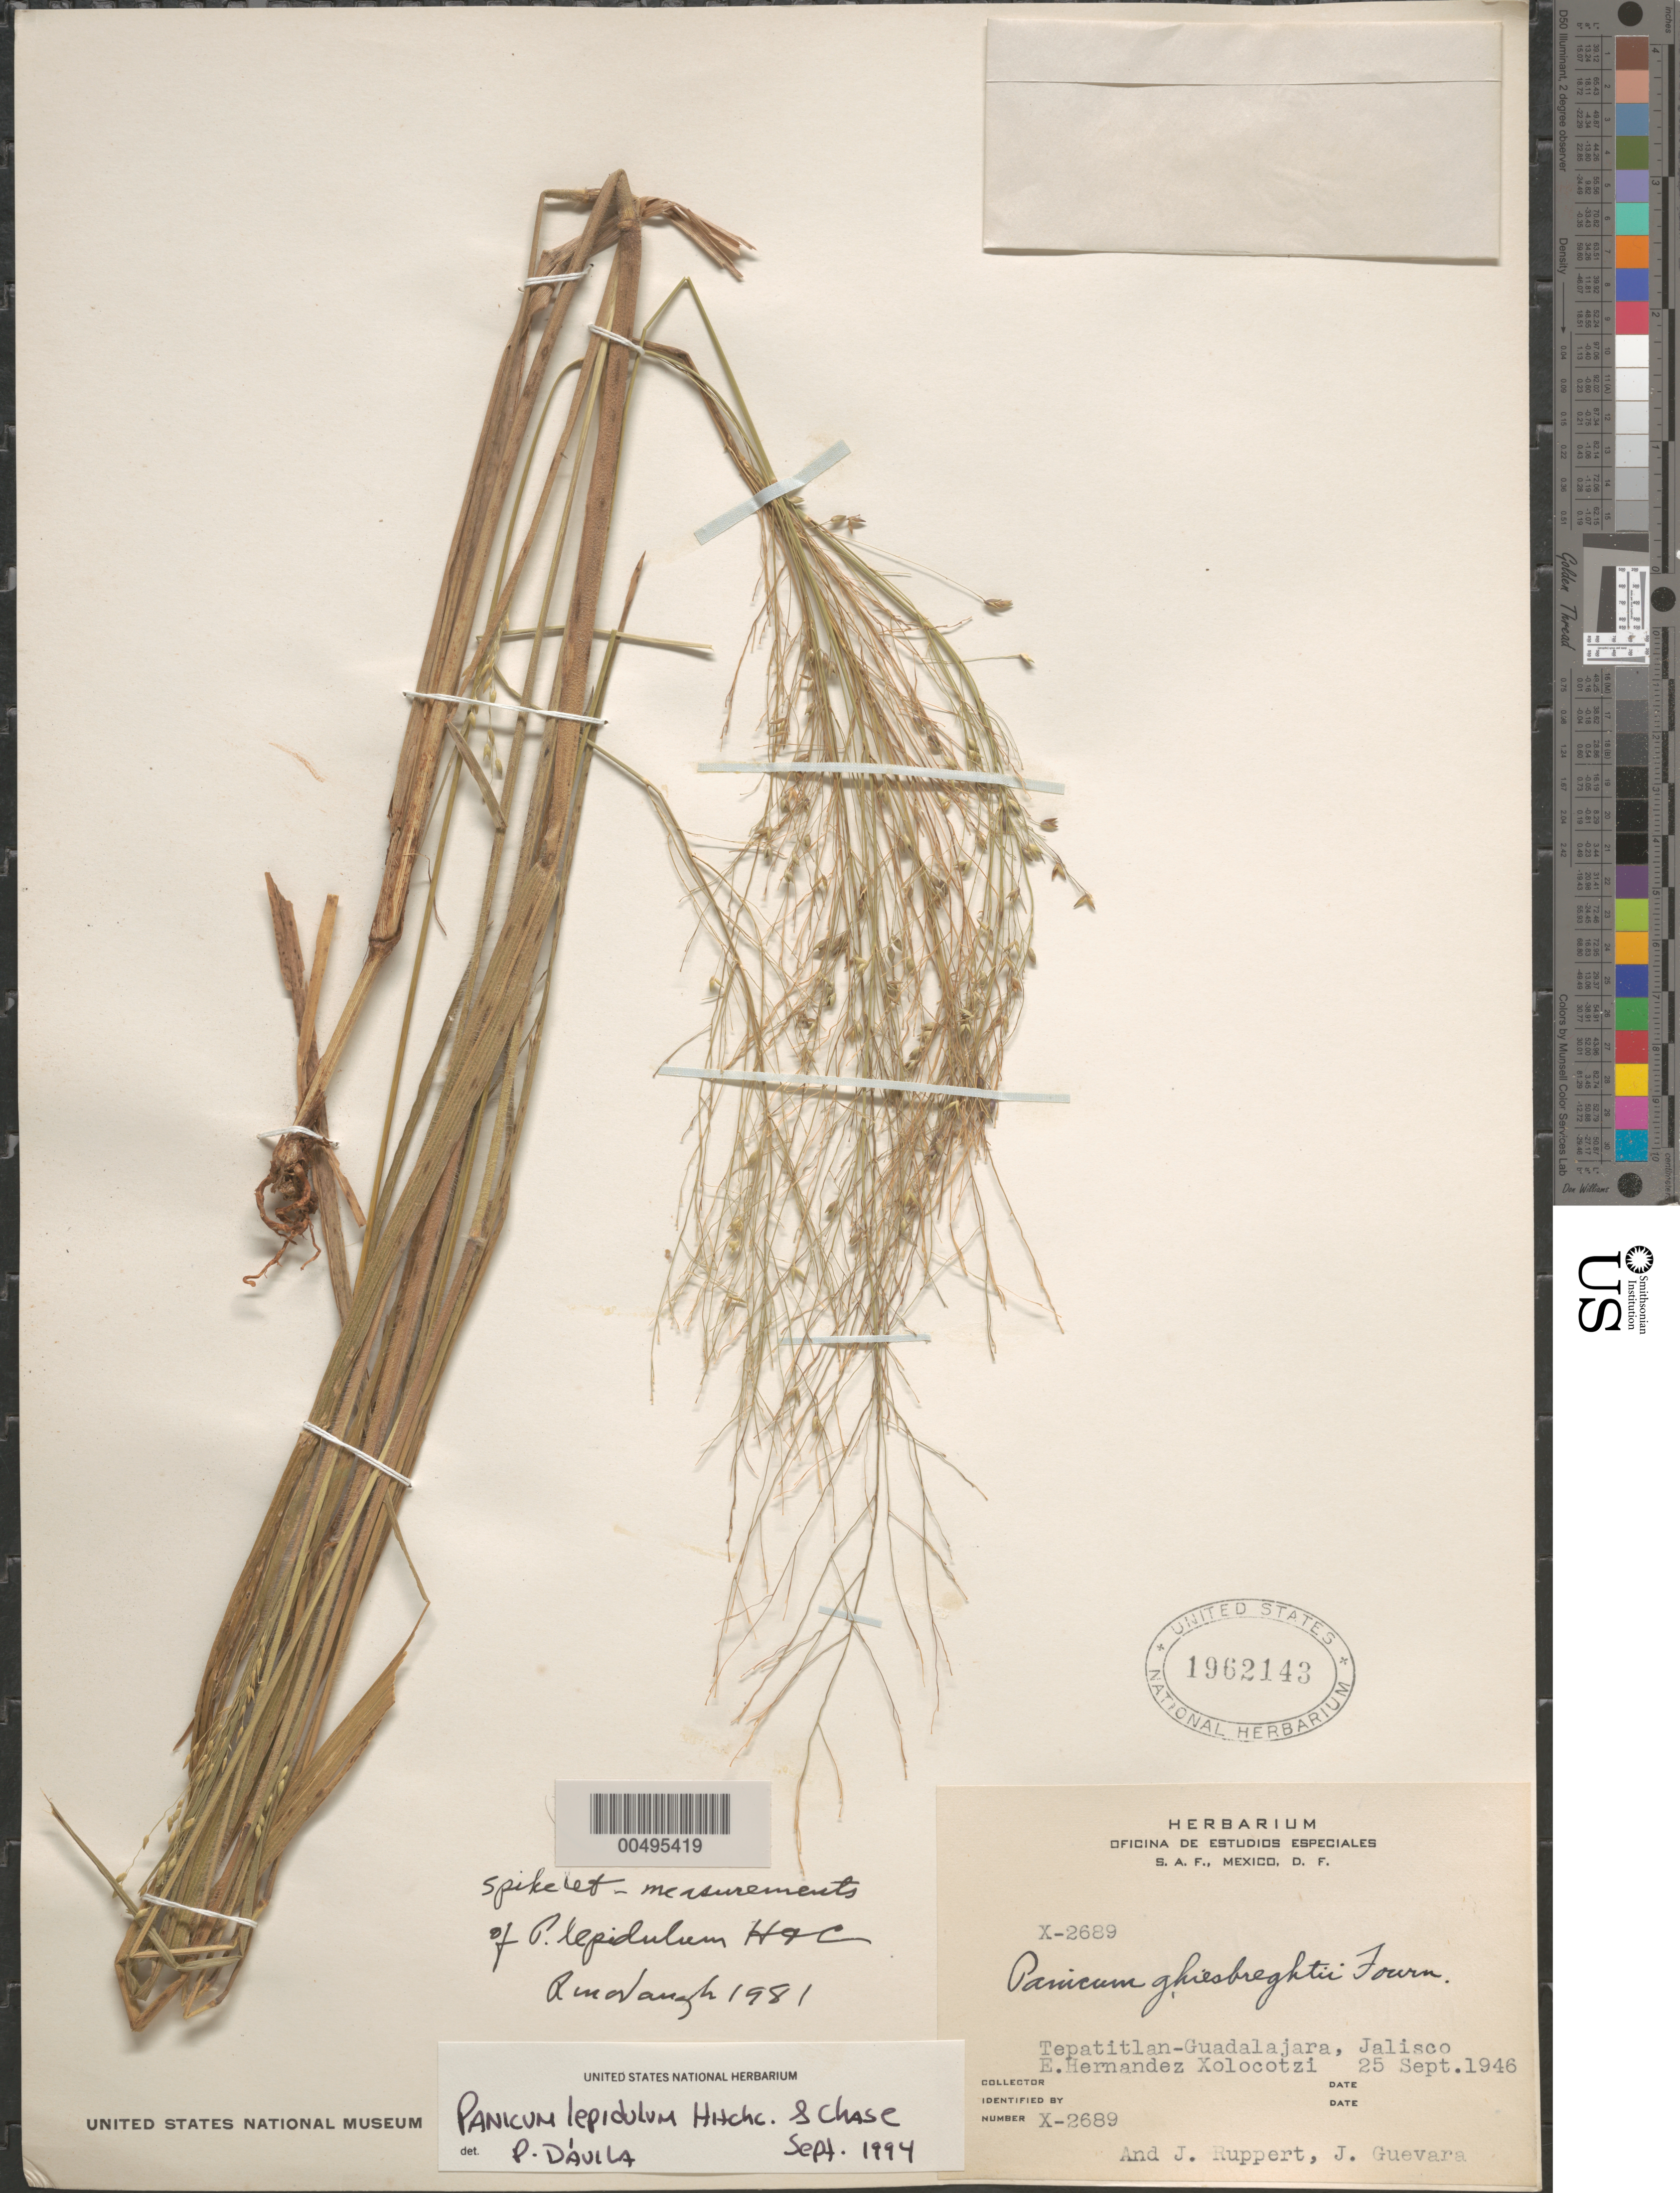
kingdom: Plantae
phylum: Tracheophyta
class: Liliopsida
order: Poales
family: Poaceae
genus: Panicum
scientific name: Panicum lepidulum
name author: Hitchc. & Chase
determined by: D vila, P.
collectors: E. I. Hernández-X., J. Ruppert & J. Guevara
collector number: X-2689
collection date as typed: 25 Sep 1946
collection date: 1946-09-25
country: Mexico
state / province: Jalisco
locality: Tepatitlan-Guadalajara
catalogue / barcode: US 1962143